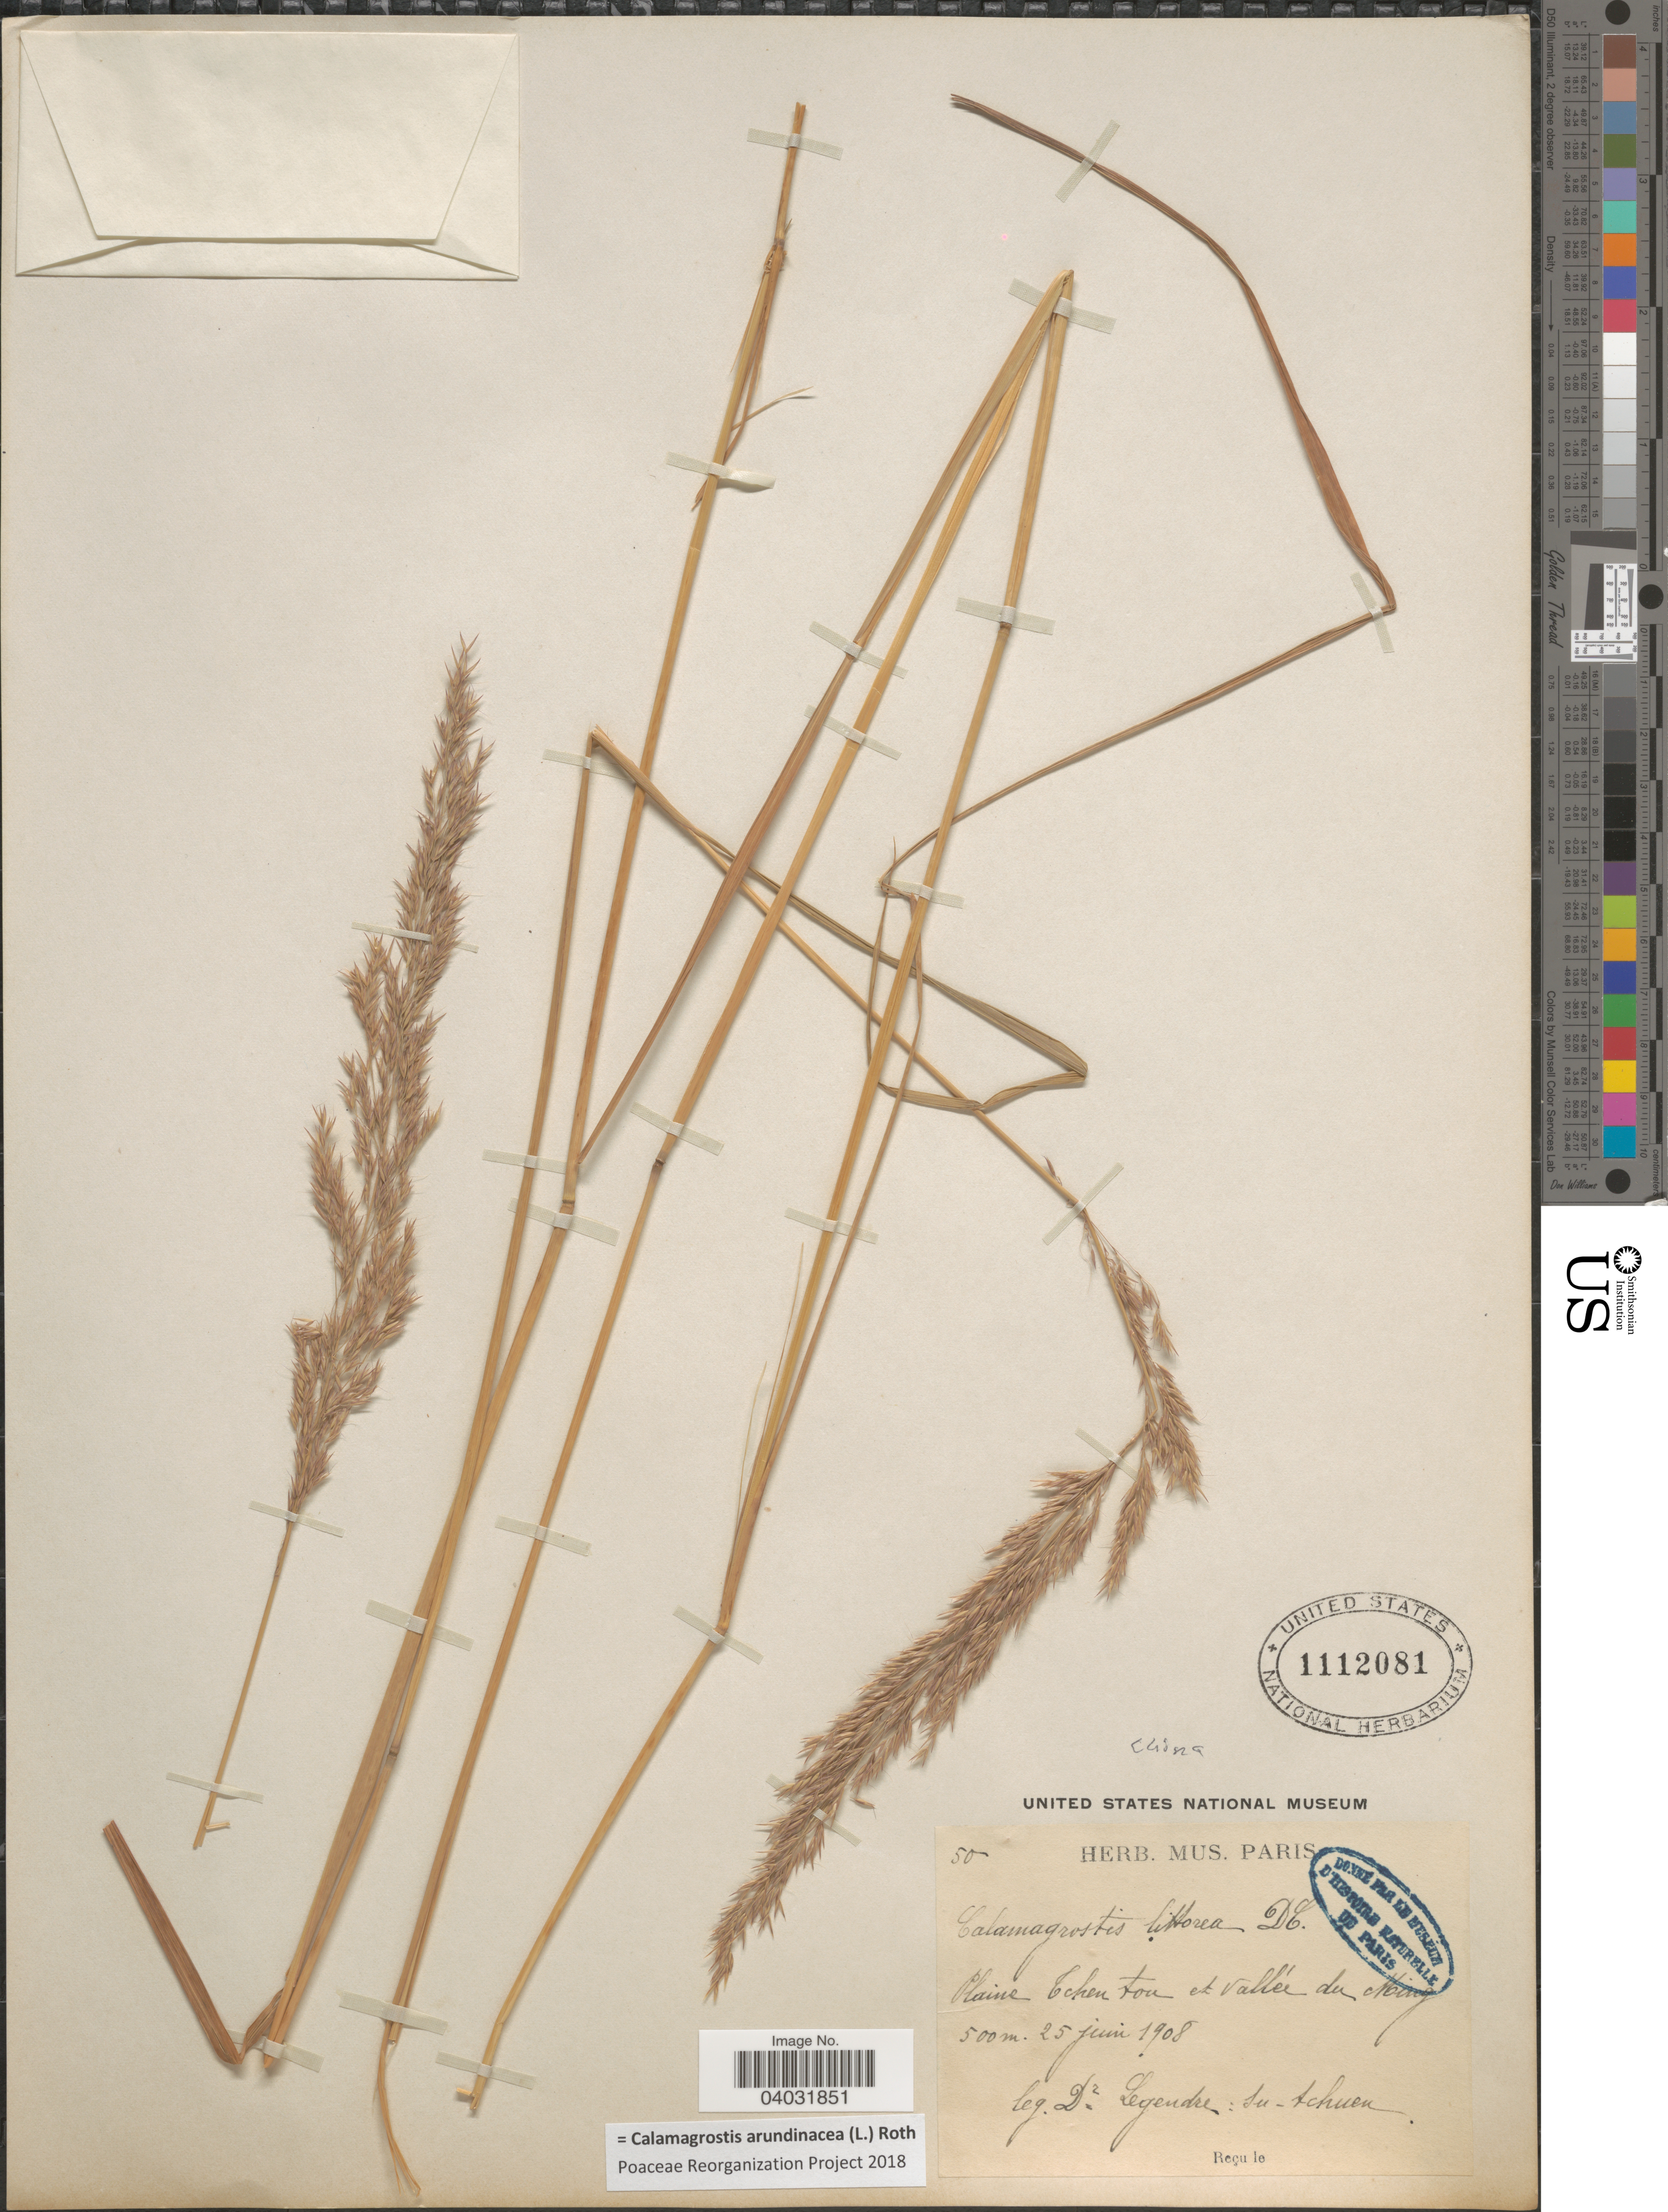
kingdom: Plantae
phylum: Tracheophyta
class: Liliopsida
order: Poales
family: Poaceae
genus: Calamagrostis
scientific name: Calamagrostis arundinacea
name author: (L.) Roth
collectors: Legendre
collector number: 50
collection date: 1908-06-25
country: China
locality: Plaine Schen Tou et Valleé du Ming.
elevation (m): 500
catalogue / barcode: US 1112081